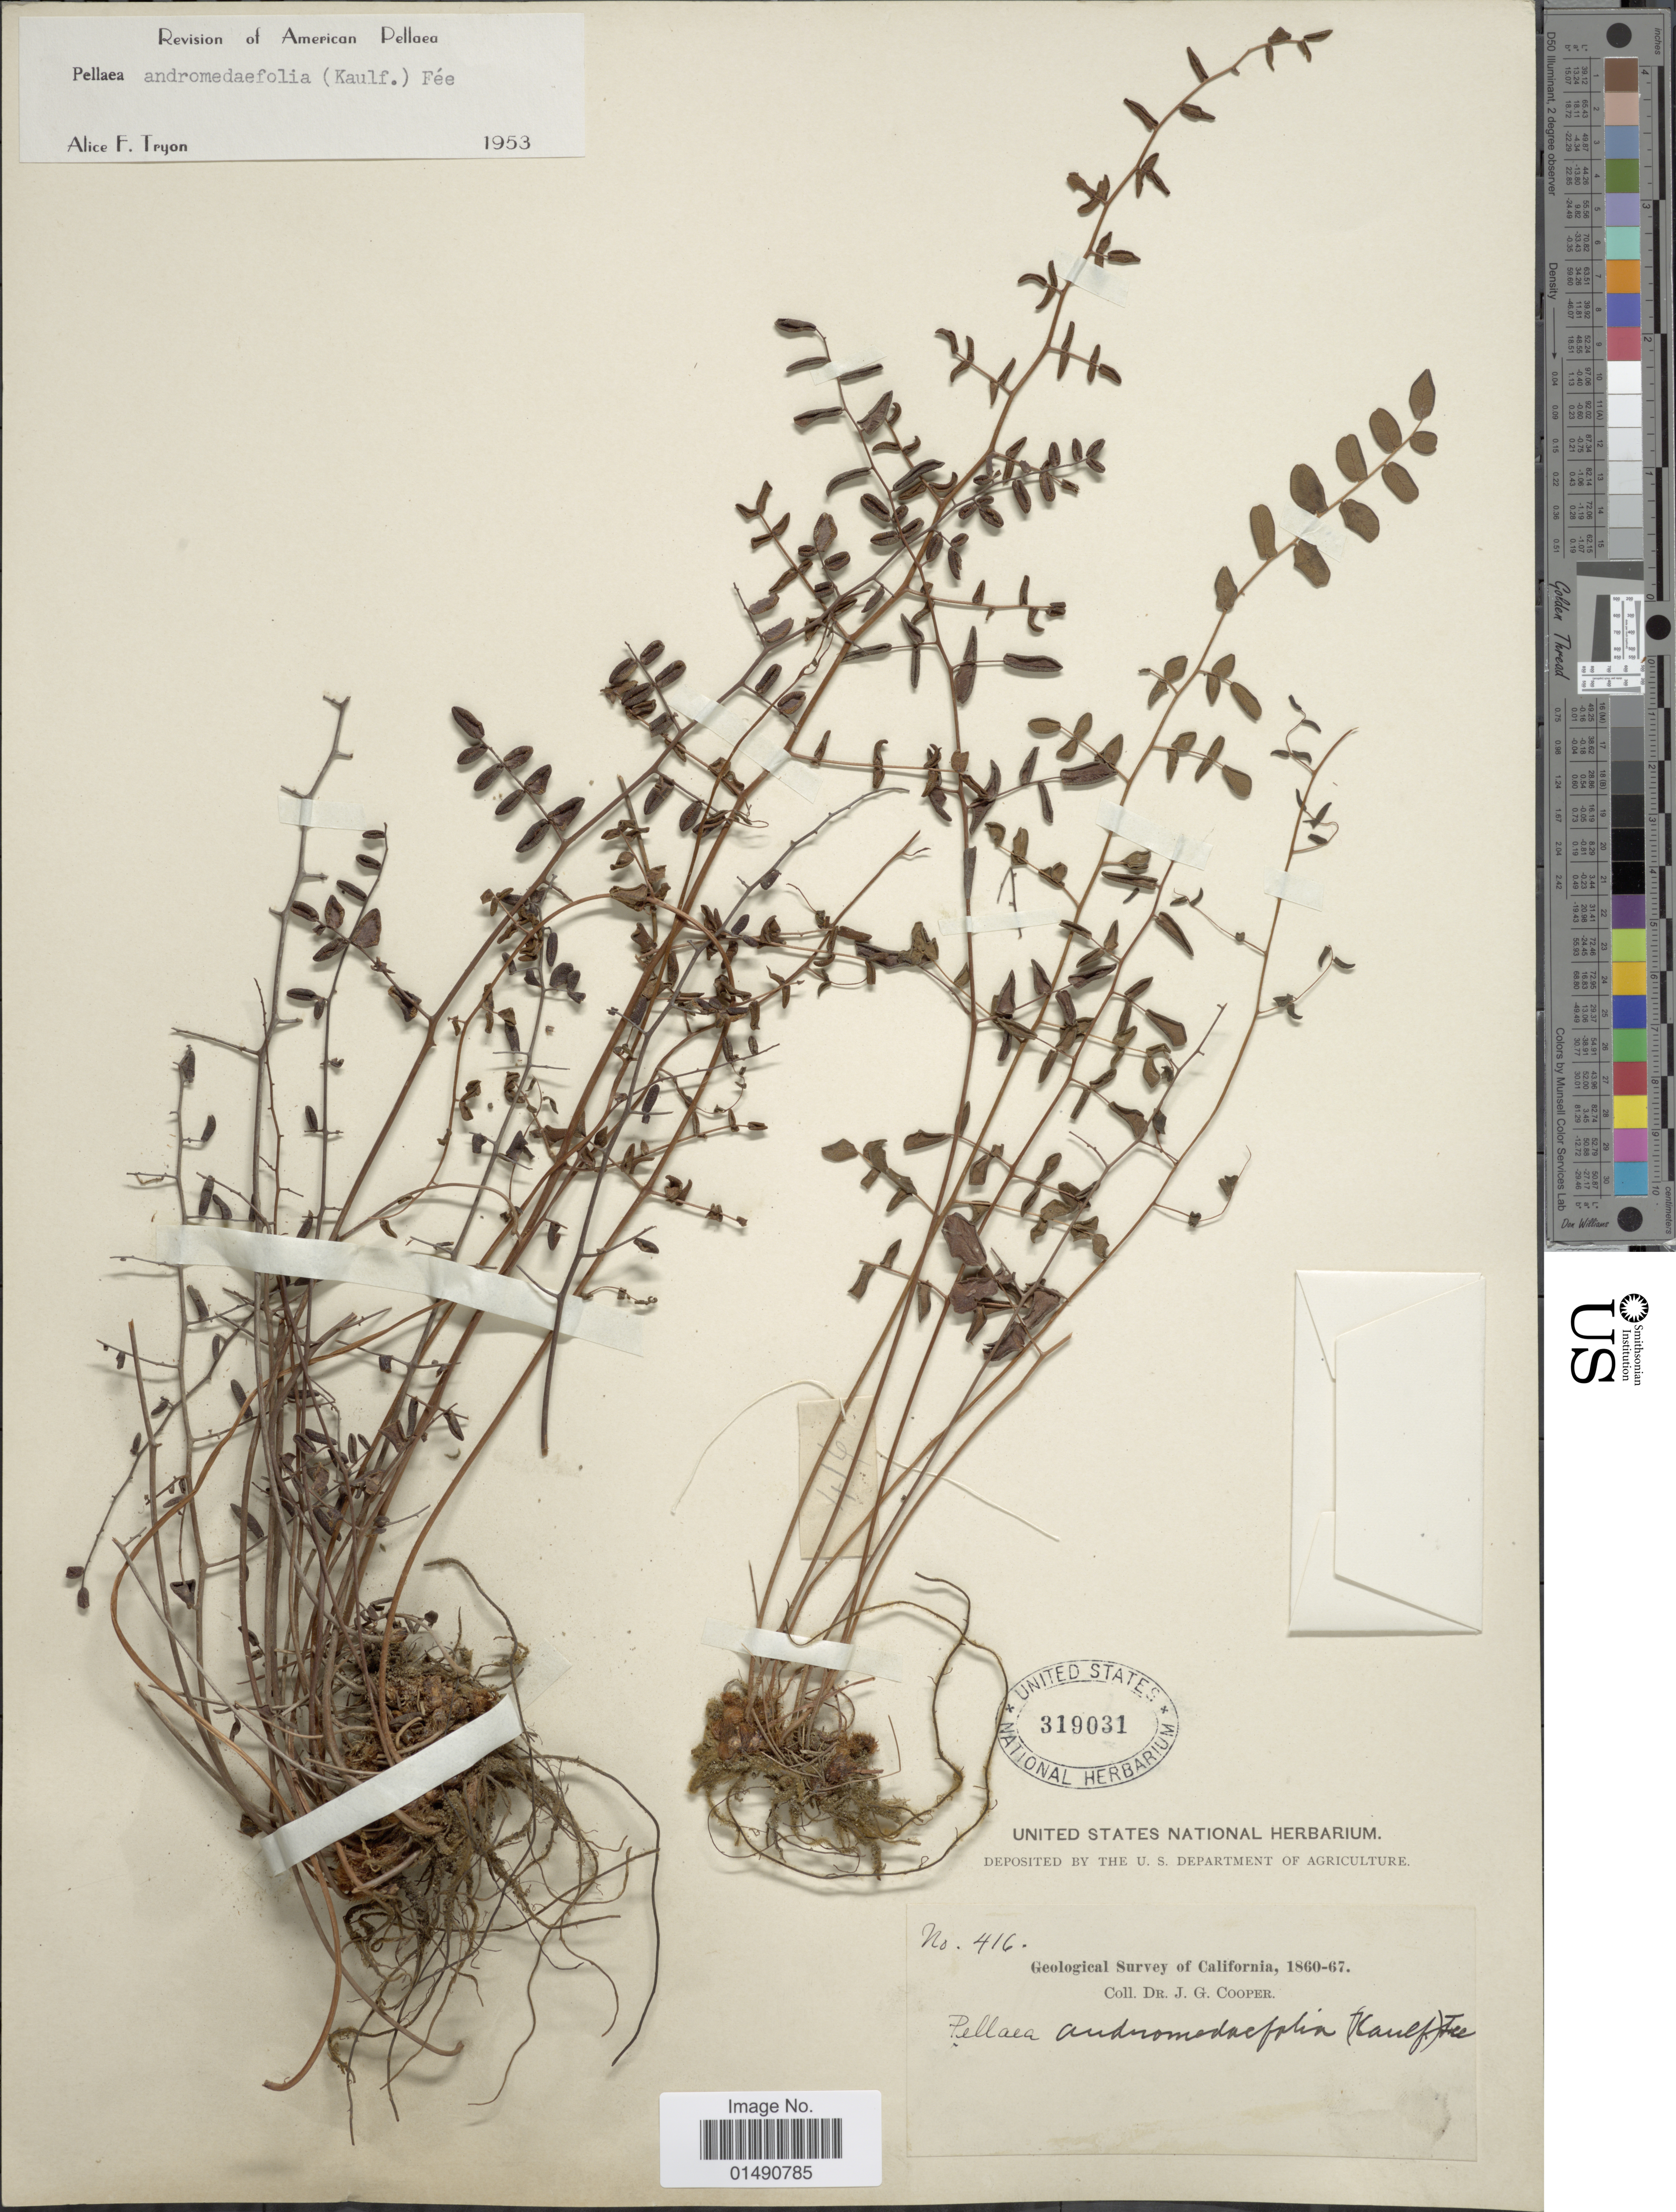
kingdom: Plantae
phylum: Tracheophyta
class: Polypodiopsida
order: Polypodiales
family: Pteridaceae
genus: Pellaea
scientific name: Pellaea andromedifolia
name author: (Kaulf.) Fée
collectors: J. G. Cooper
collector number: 416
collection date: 1860/1867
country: United States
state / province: California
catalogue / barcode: US 319031